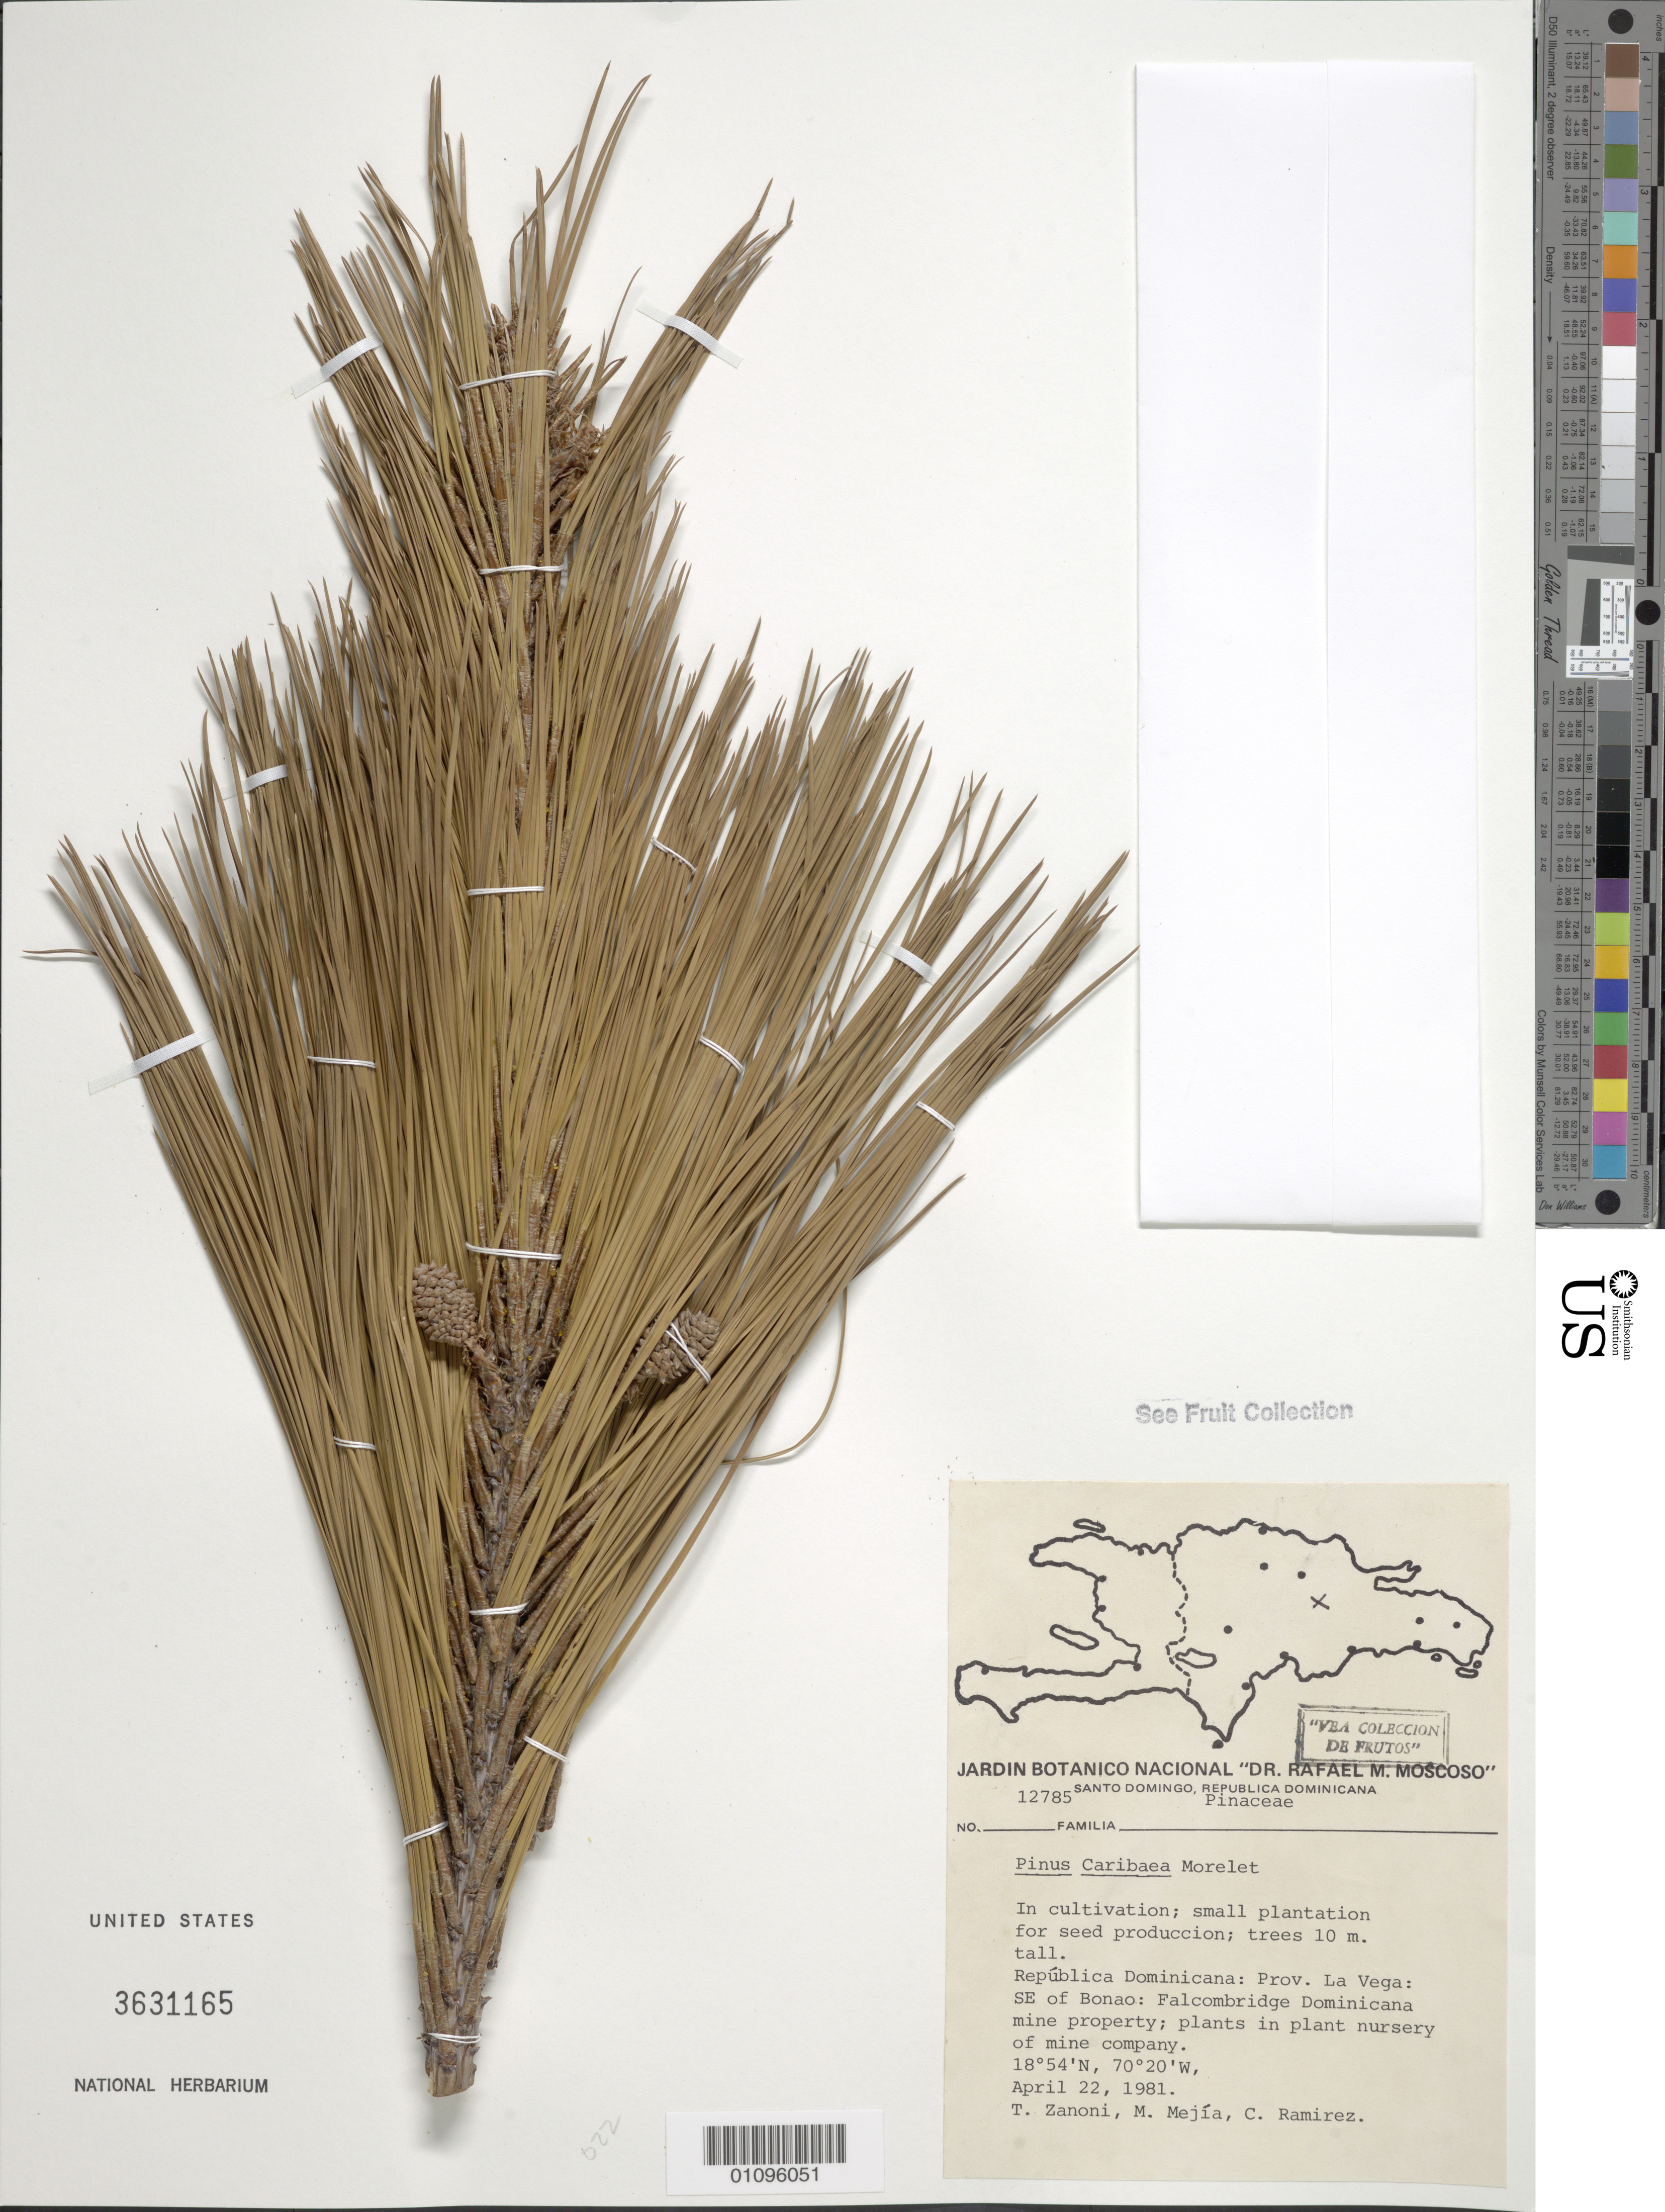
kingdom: Plantae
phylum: Tracheophyta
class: Pinopsida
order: Pinales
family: Pinaceae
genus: Pinus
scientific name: Pinus caribaea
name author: Morelet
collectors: T. A. Zanoni, M. Mejia & C. Ramirez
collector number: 12785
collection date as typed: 22 Apr 1981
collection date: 1981-04-22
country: Dominican Republic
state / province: La Vega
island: Hispaniola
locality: Bonao, SE of; Falcombridge Dominicana mine property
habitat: Plants in plant nursery of mine company; in cultivation; small plantation for seed production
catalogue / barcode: US 3631165